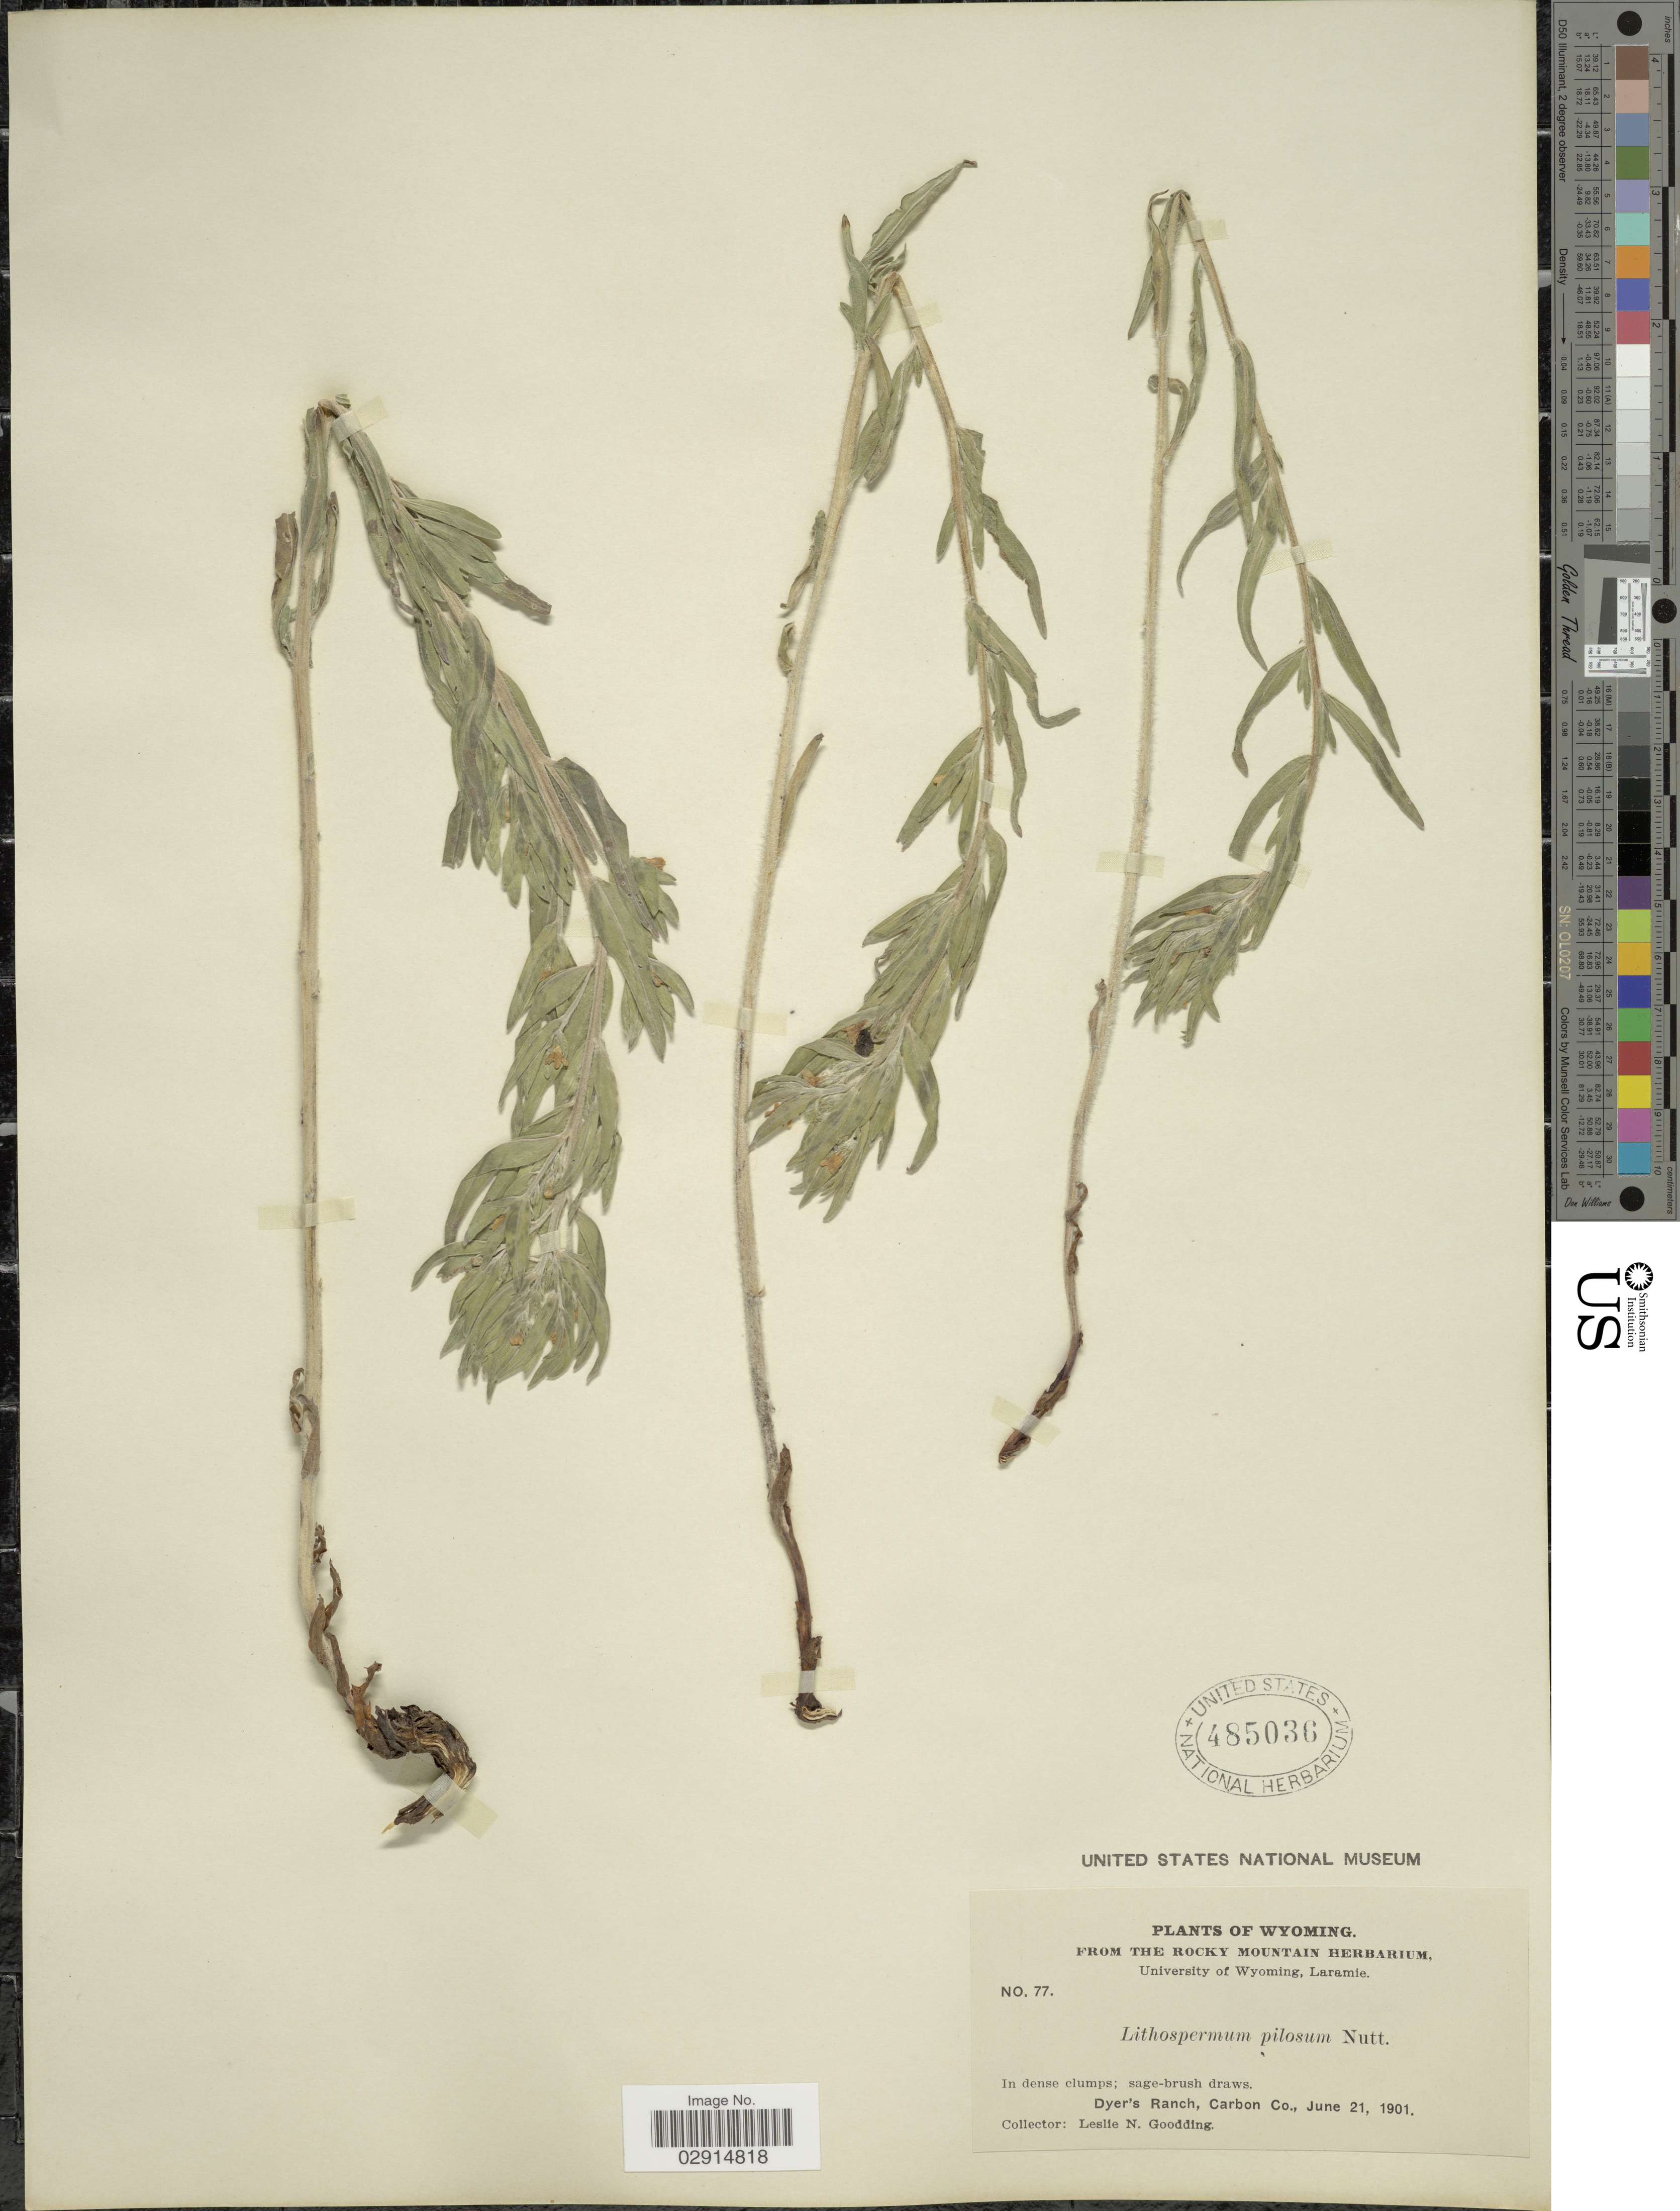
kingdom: Plantae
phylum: Tracheophyta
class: Magnoliopsida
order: Boraginales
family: Boraginaceae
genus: Lithospermum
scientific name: Lithospermum ruderale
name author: Douglas ex Lehm.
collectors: L. N. Goodding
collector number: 77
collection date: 1901-06-21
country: United States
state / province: Wyoming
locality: In dense clumps, sage-brush draws, Dyer's Ranch, Carbon Co.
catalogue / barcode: US 485036